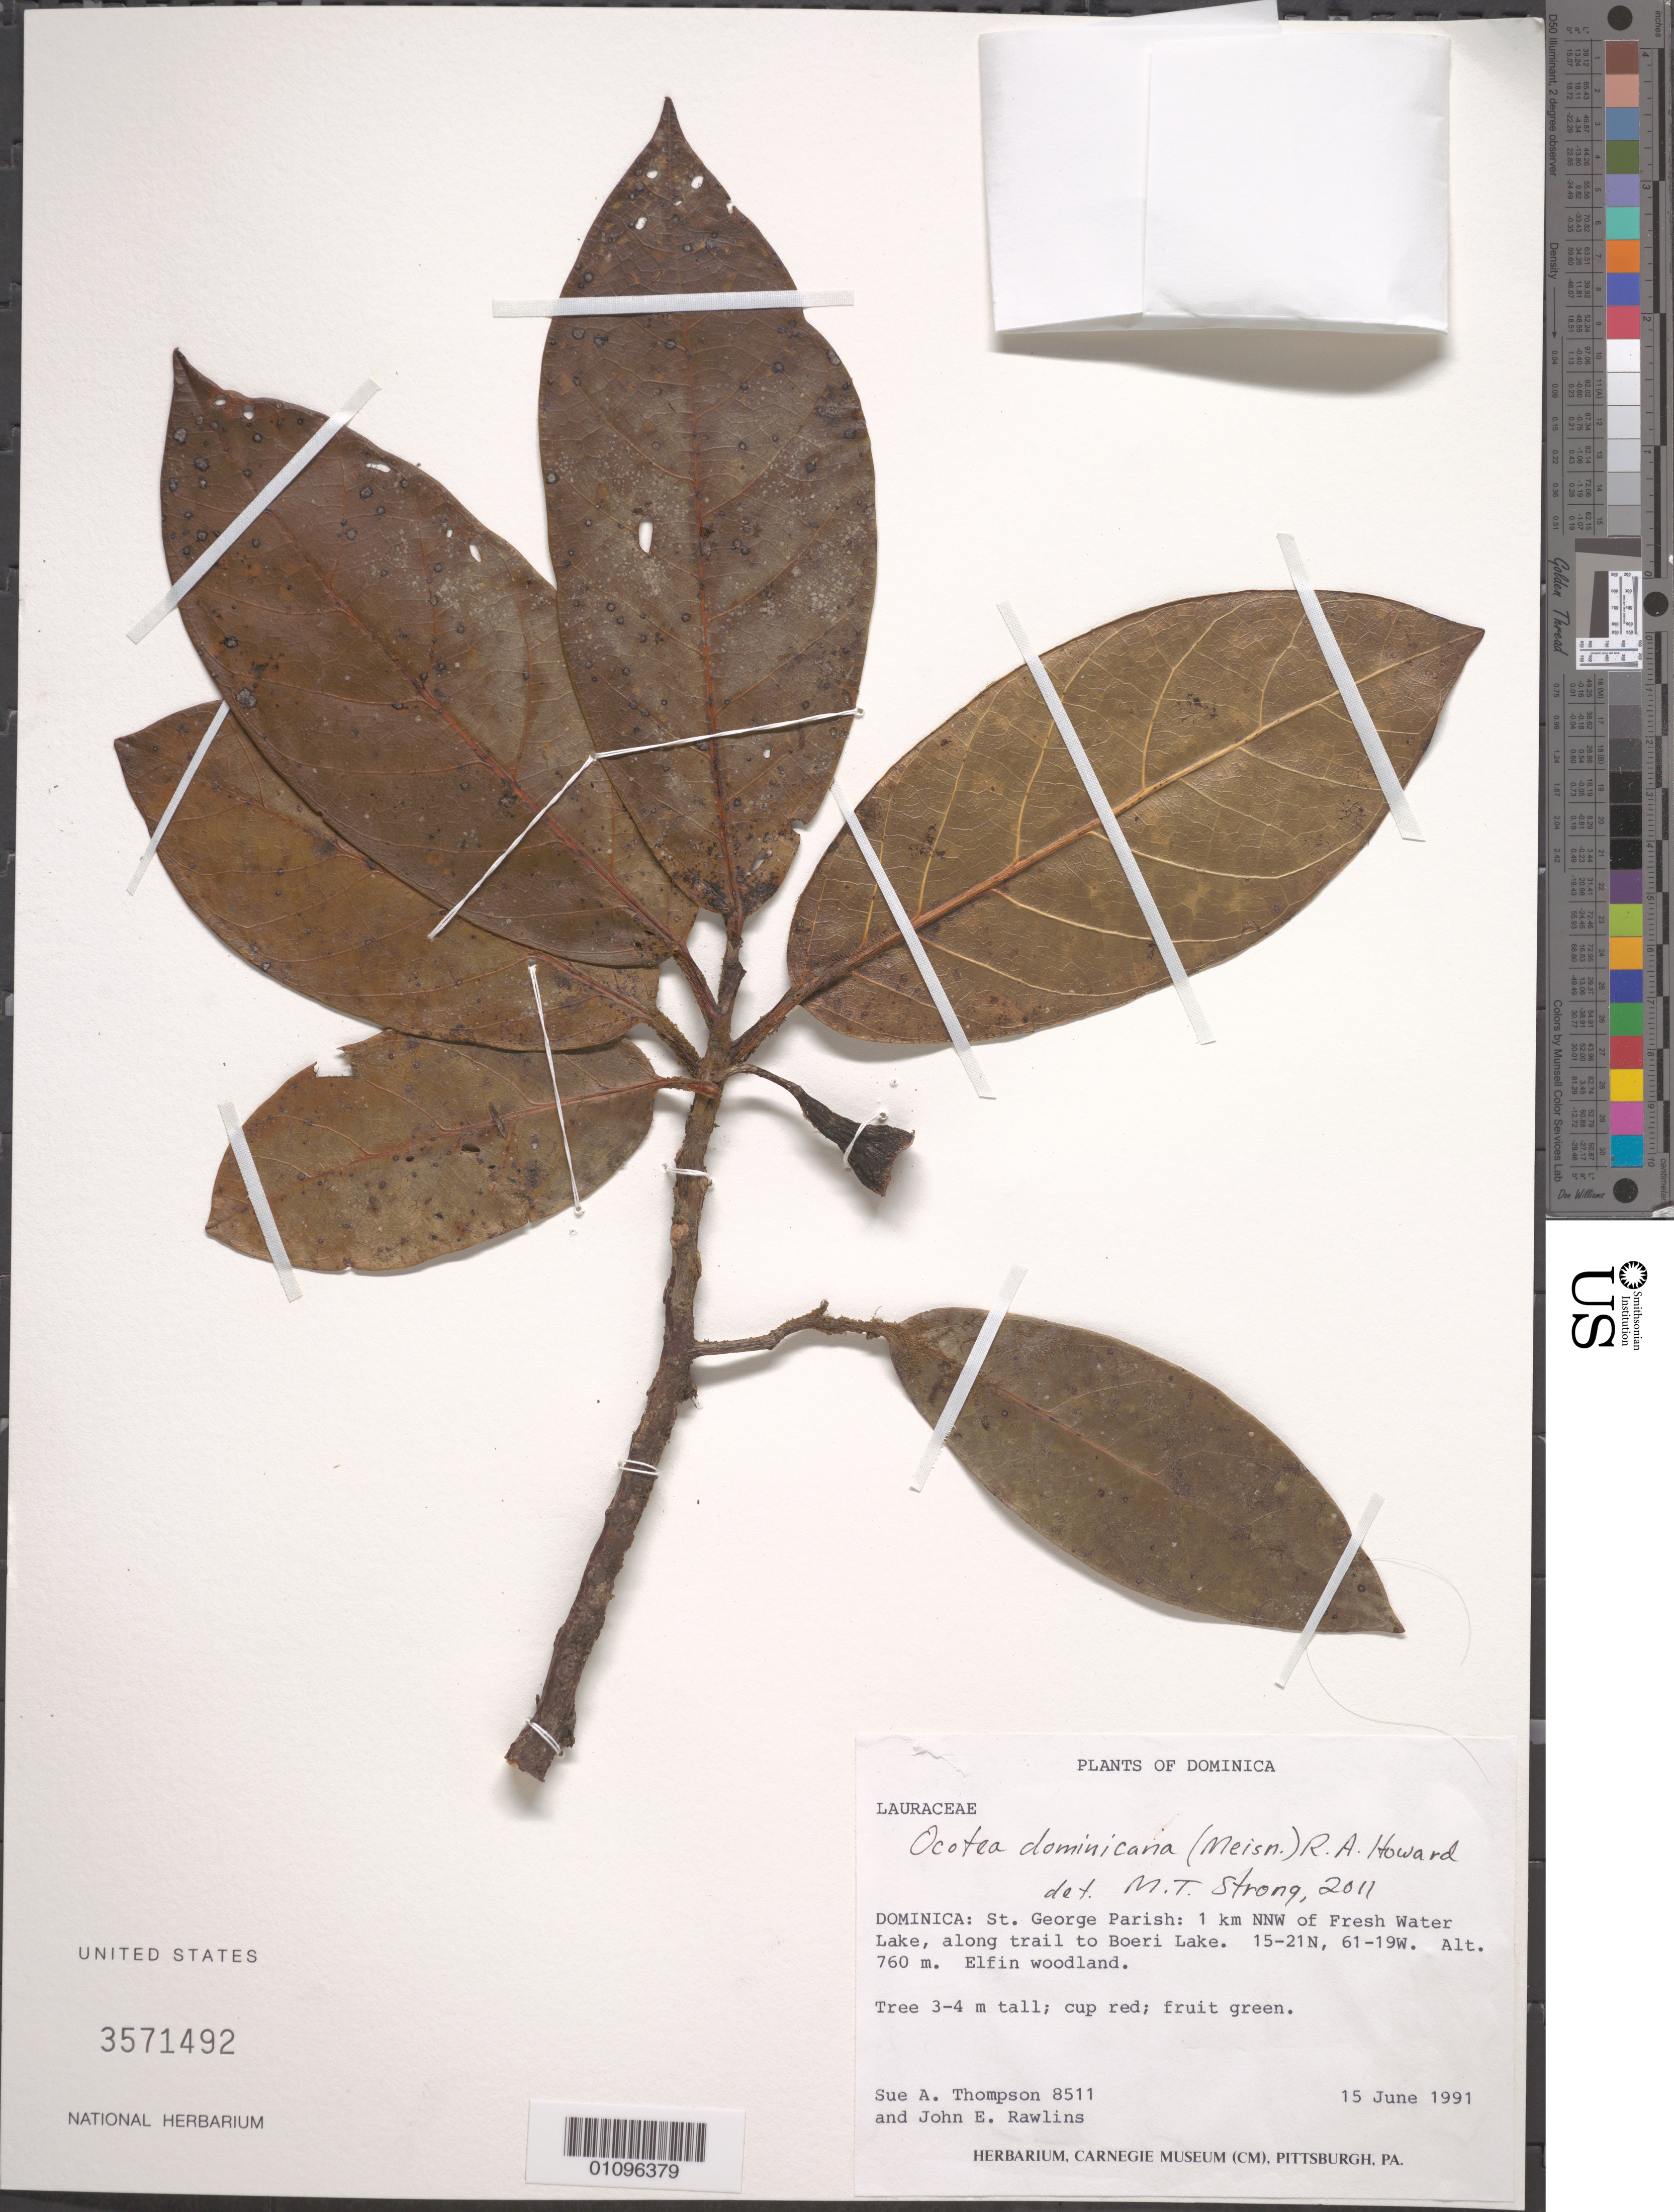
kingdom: Plantae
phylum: Tracheophyta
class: Magnoliopsida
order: Laurales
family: Lauraceae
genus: Ocotea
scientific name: Ocotea dominicana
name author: (Meisn.) R.A. Howard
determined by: Strong, M. T., (US), Smithsonian Institution - National Museum of Natural History (UNITED STATES)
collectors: S. A. Thompson & J. Rawlins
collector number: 8511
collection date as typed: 15 Jun 1991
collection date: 1991-06-15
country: Dominica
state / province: St. George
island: Dominica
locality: Fresh Water lake, 1 km NNW, along trail to Boeri Lake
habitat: Elfin woodland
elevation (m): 760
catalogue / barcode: US 3571492